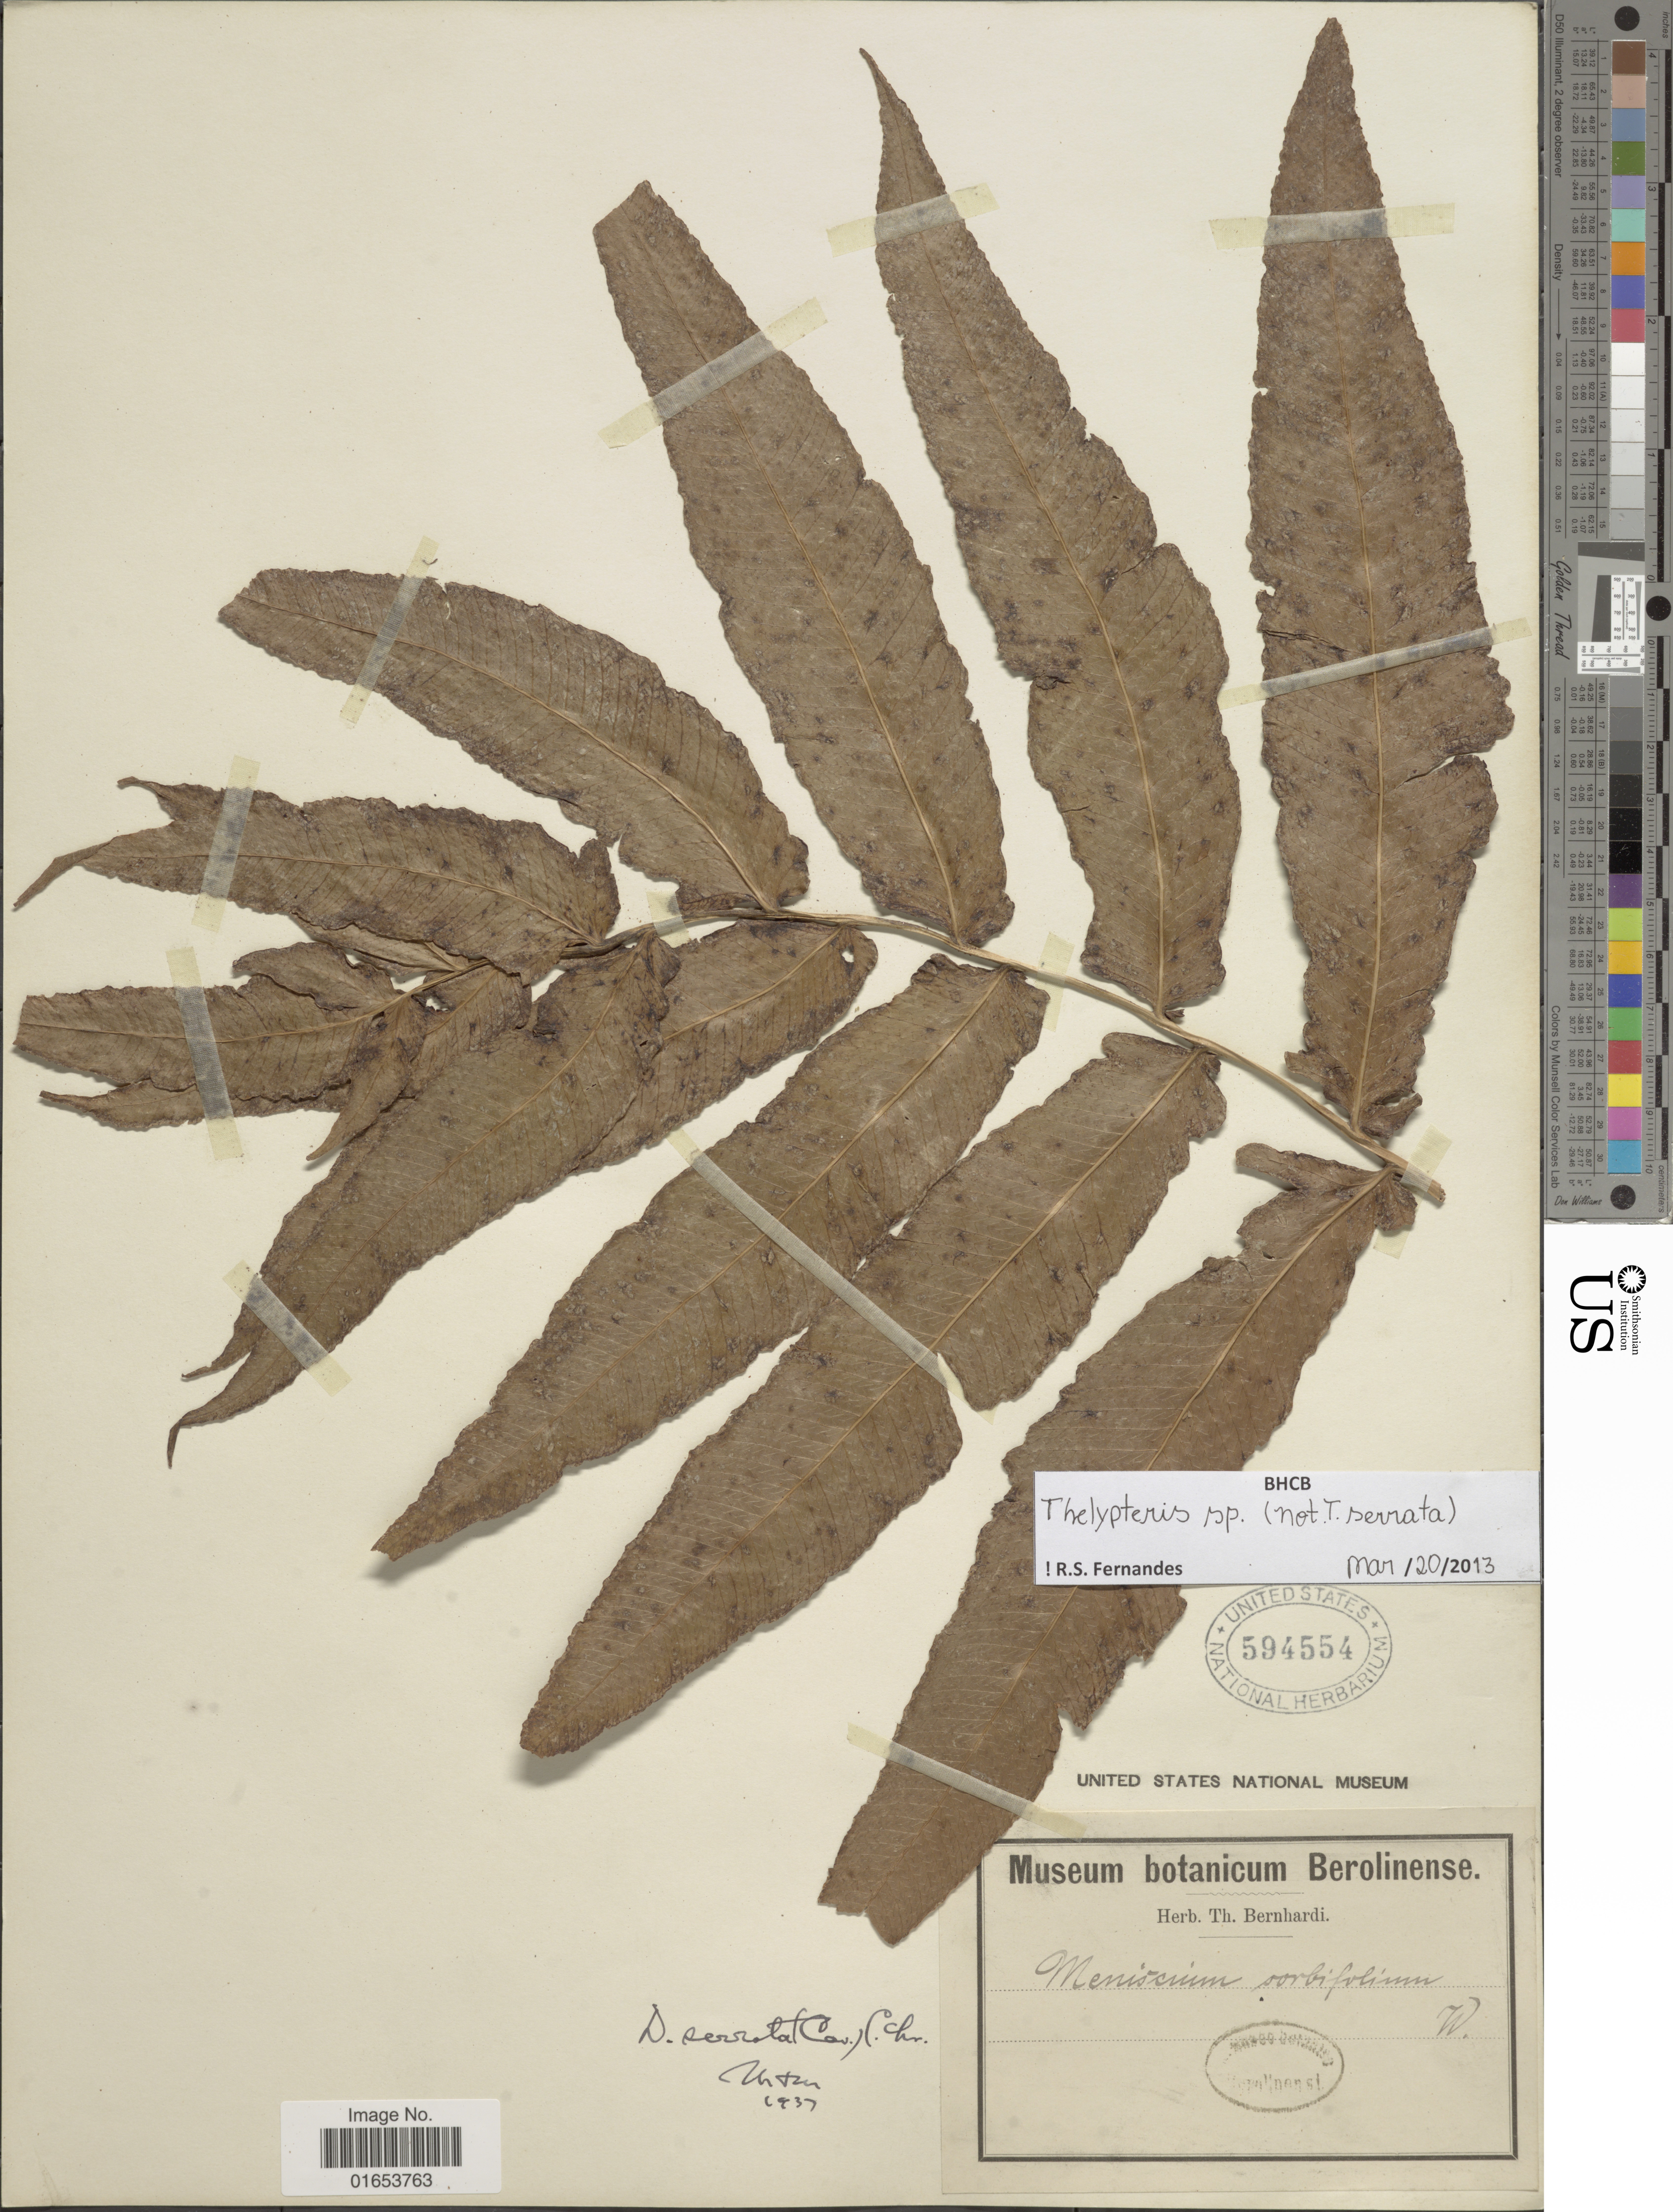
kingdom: Plantae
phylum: Tracheophyta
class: Polypodiopsida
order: Polypodiales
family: Thelypteridaceae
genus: Meniscium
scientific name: Meniscium sp.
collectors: ex herb. Bernhardi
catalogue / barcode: US 594554